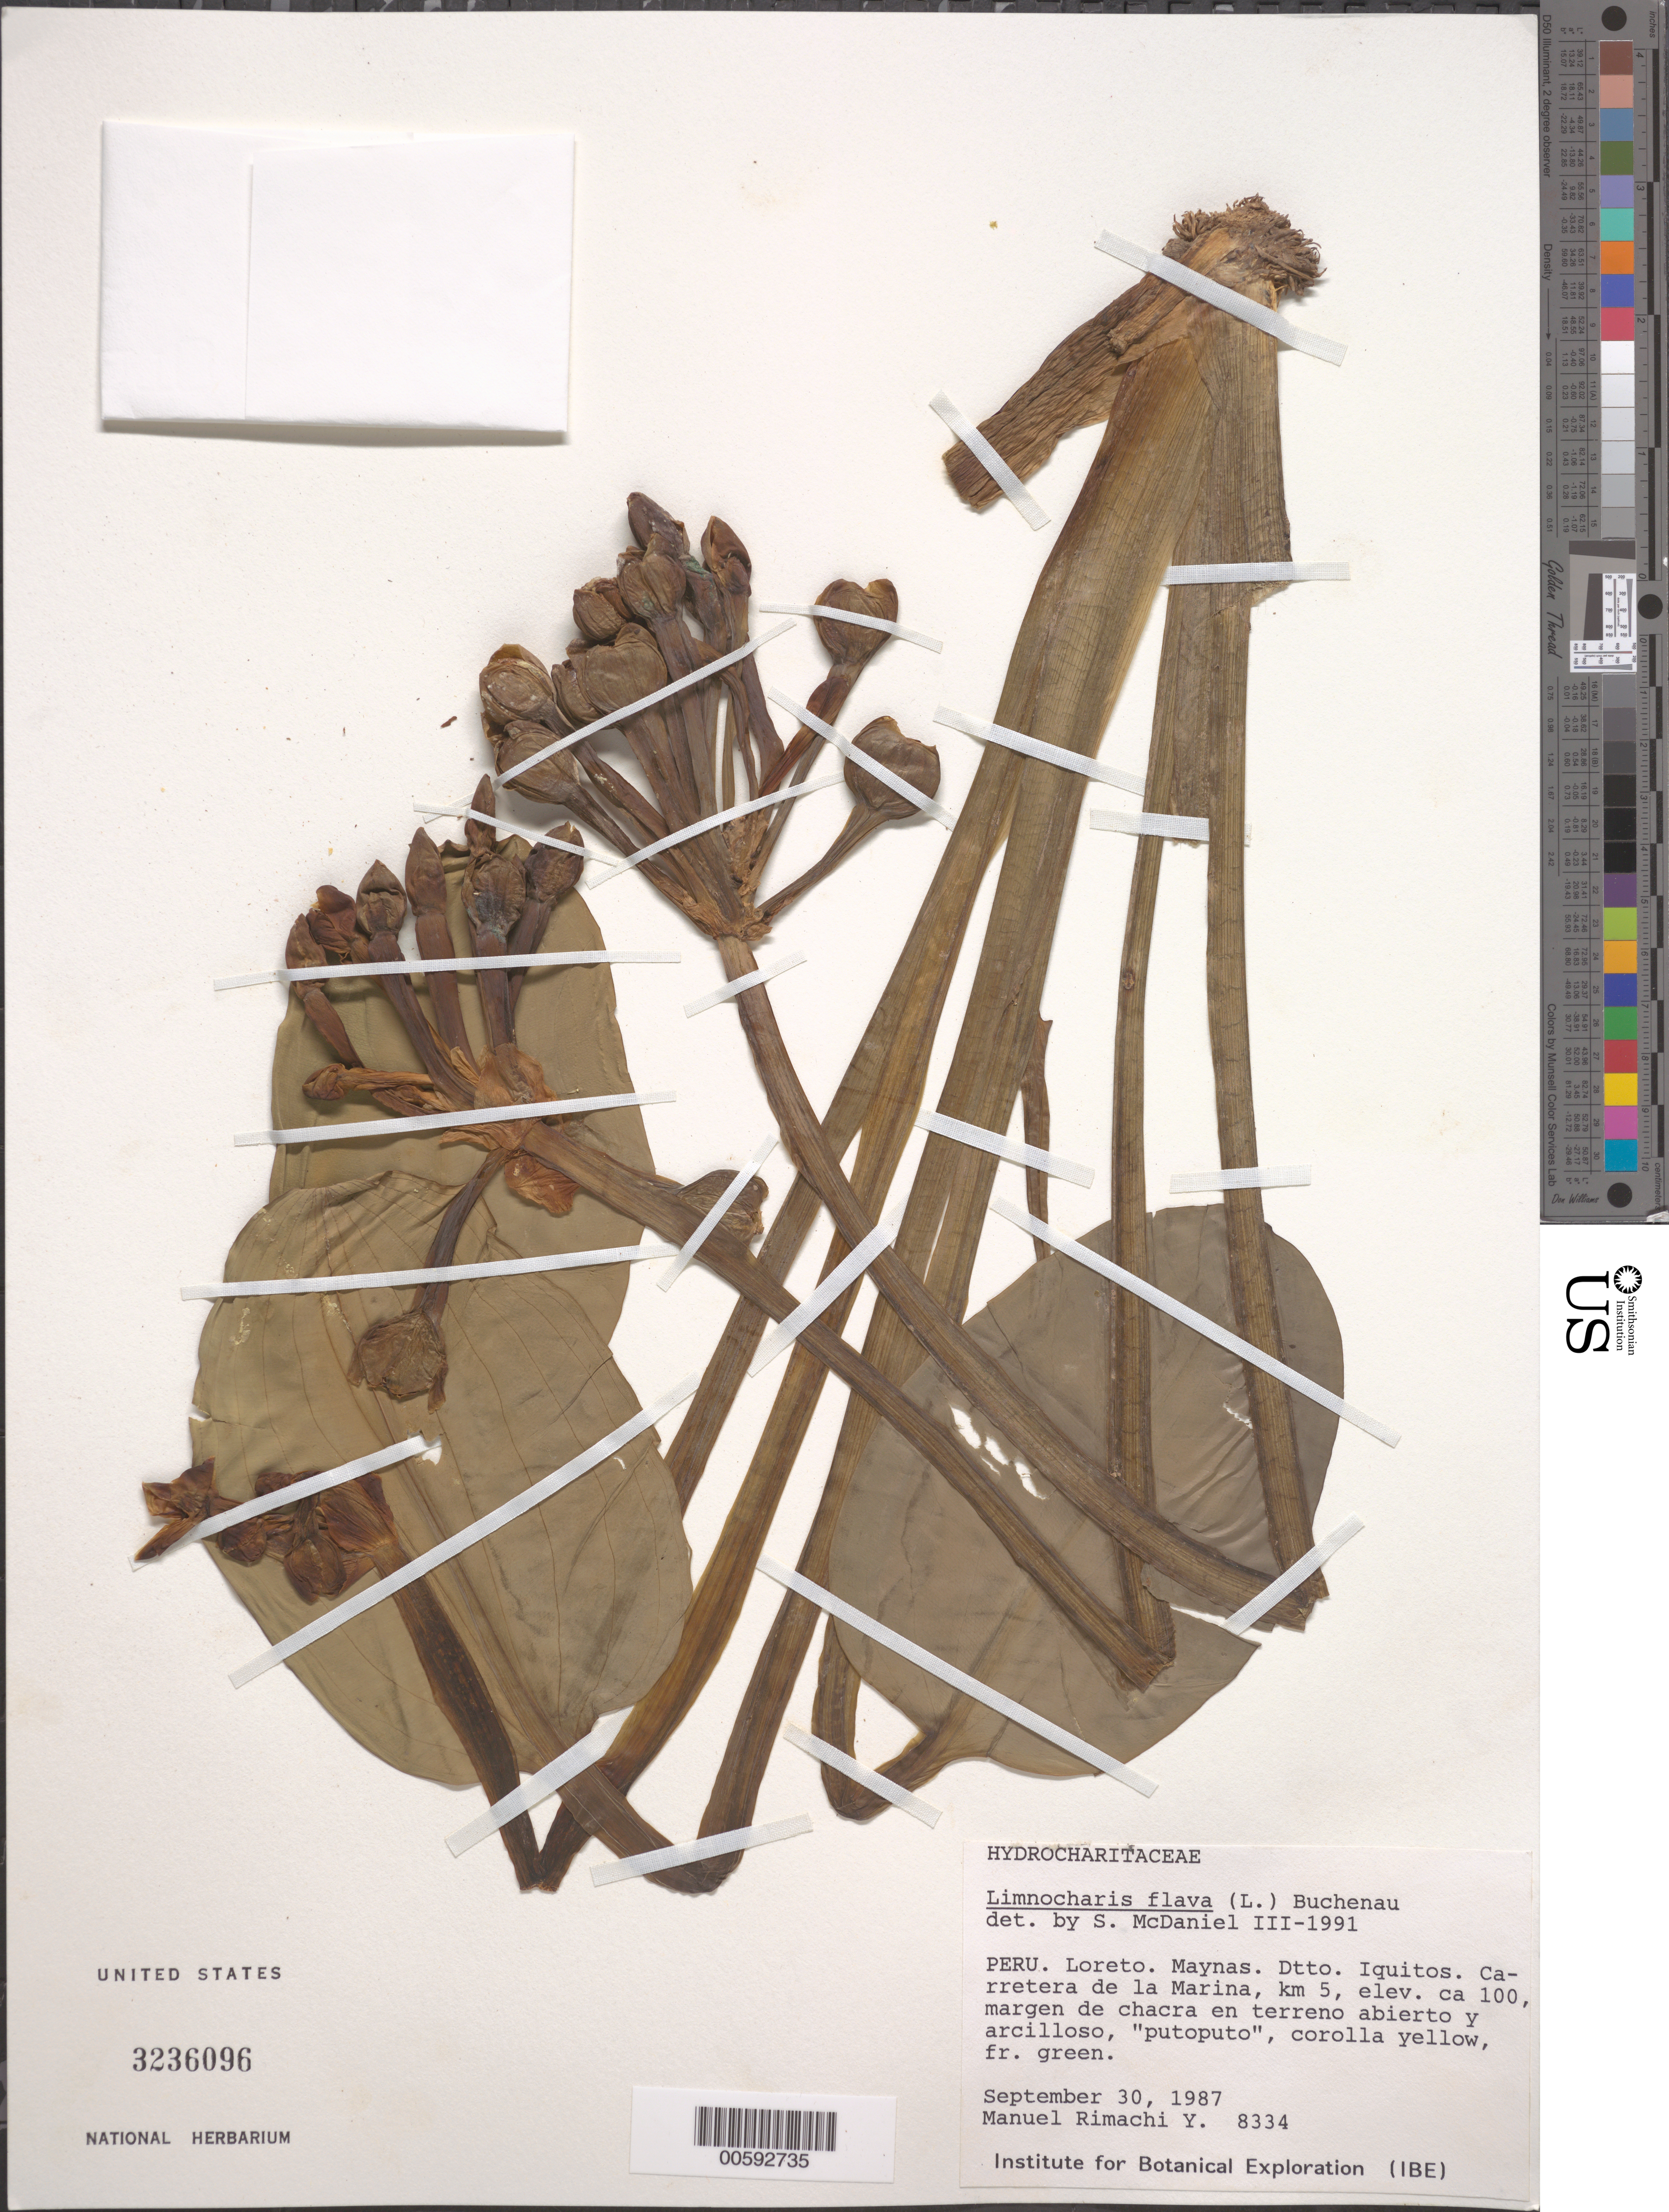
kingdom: Plantae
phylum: Tracheophyta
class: Liliopsida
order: Alismatales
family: Alismataceae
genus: Limnocharis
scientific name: Limnocharis flava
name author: (L.) Buchenau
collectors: M. Rimachi Y.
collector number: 8334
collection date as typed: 30 Sep 1987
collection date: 1987-09-30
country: Peru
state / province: Loreto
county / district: Maynas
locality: Iquitos, Carretera de la Marina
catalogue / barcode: US 3236096